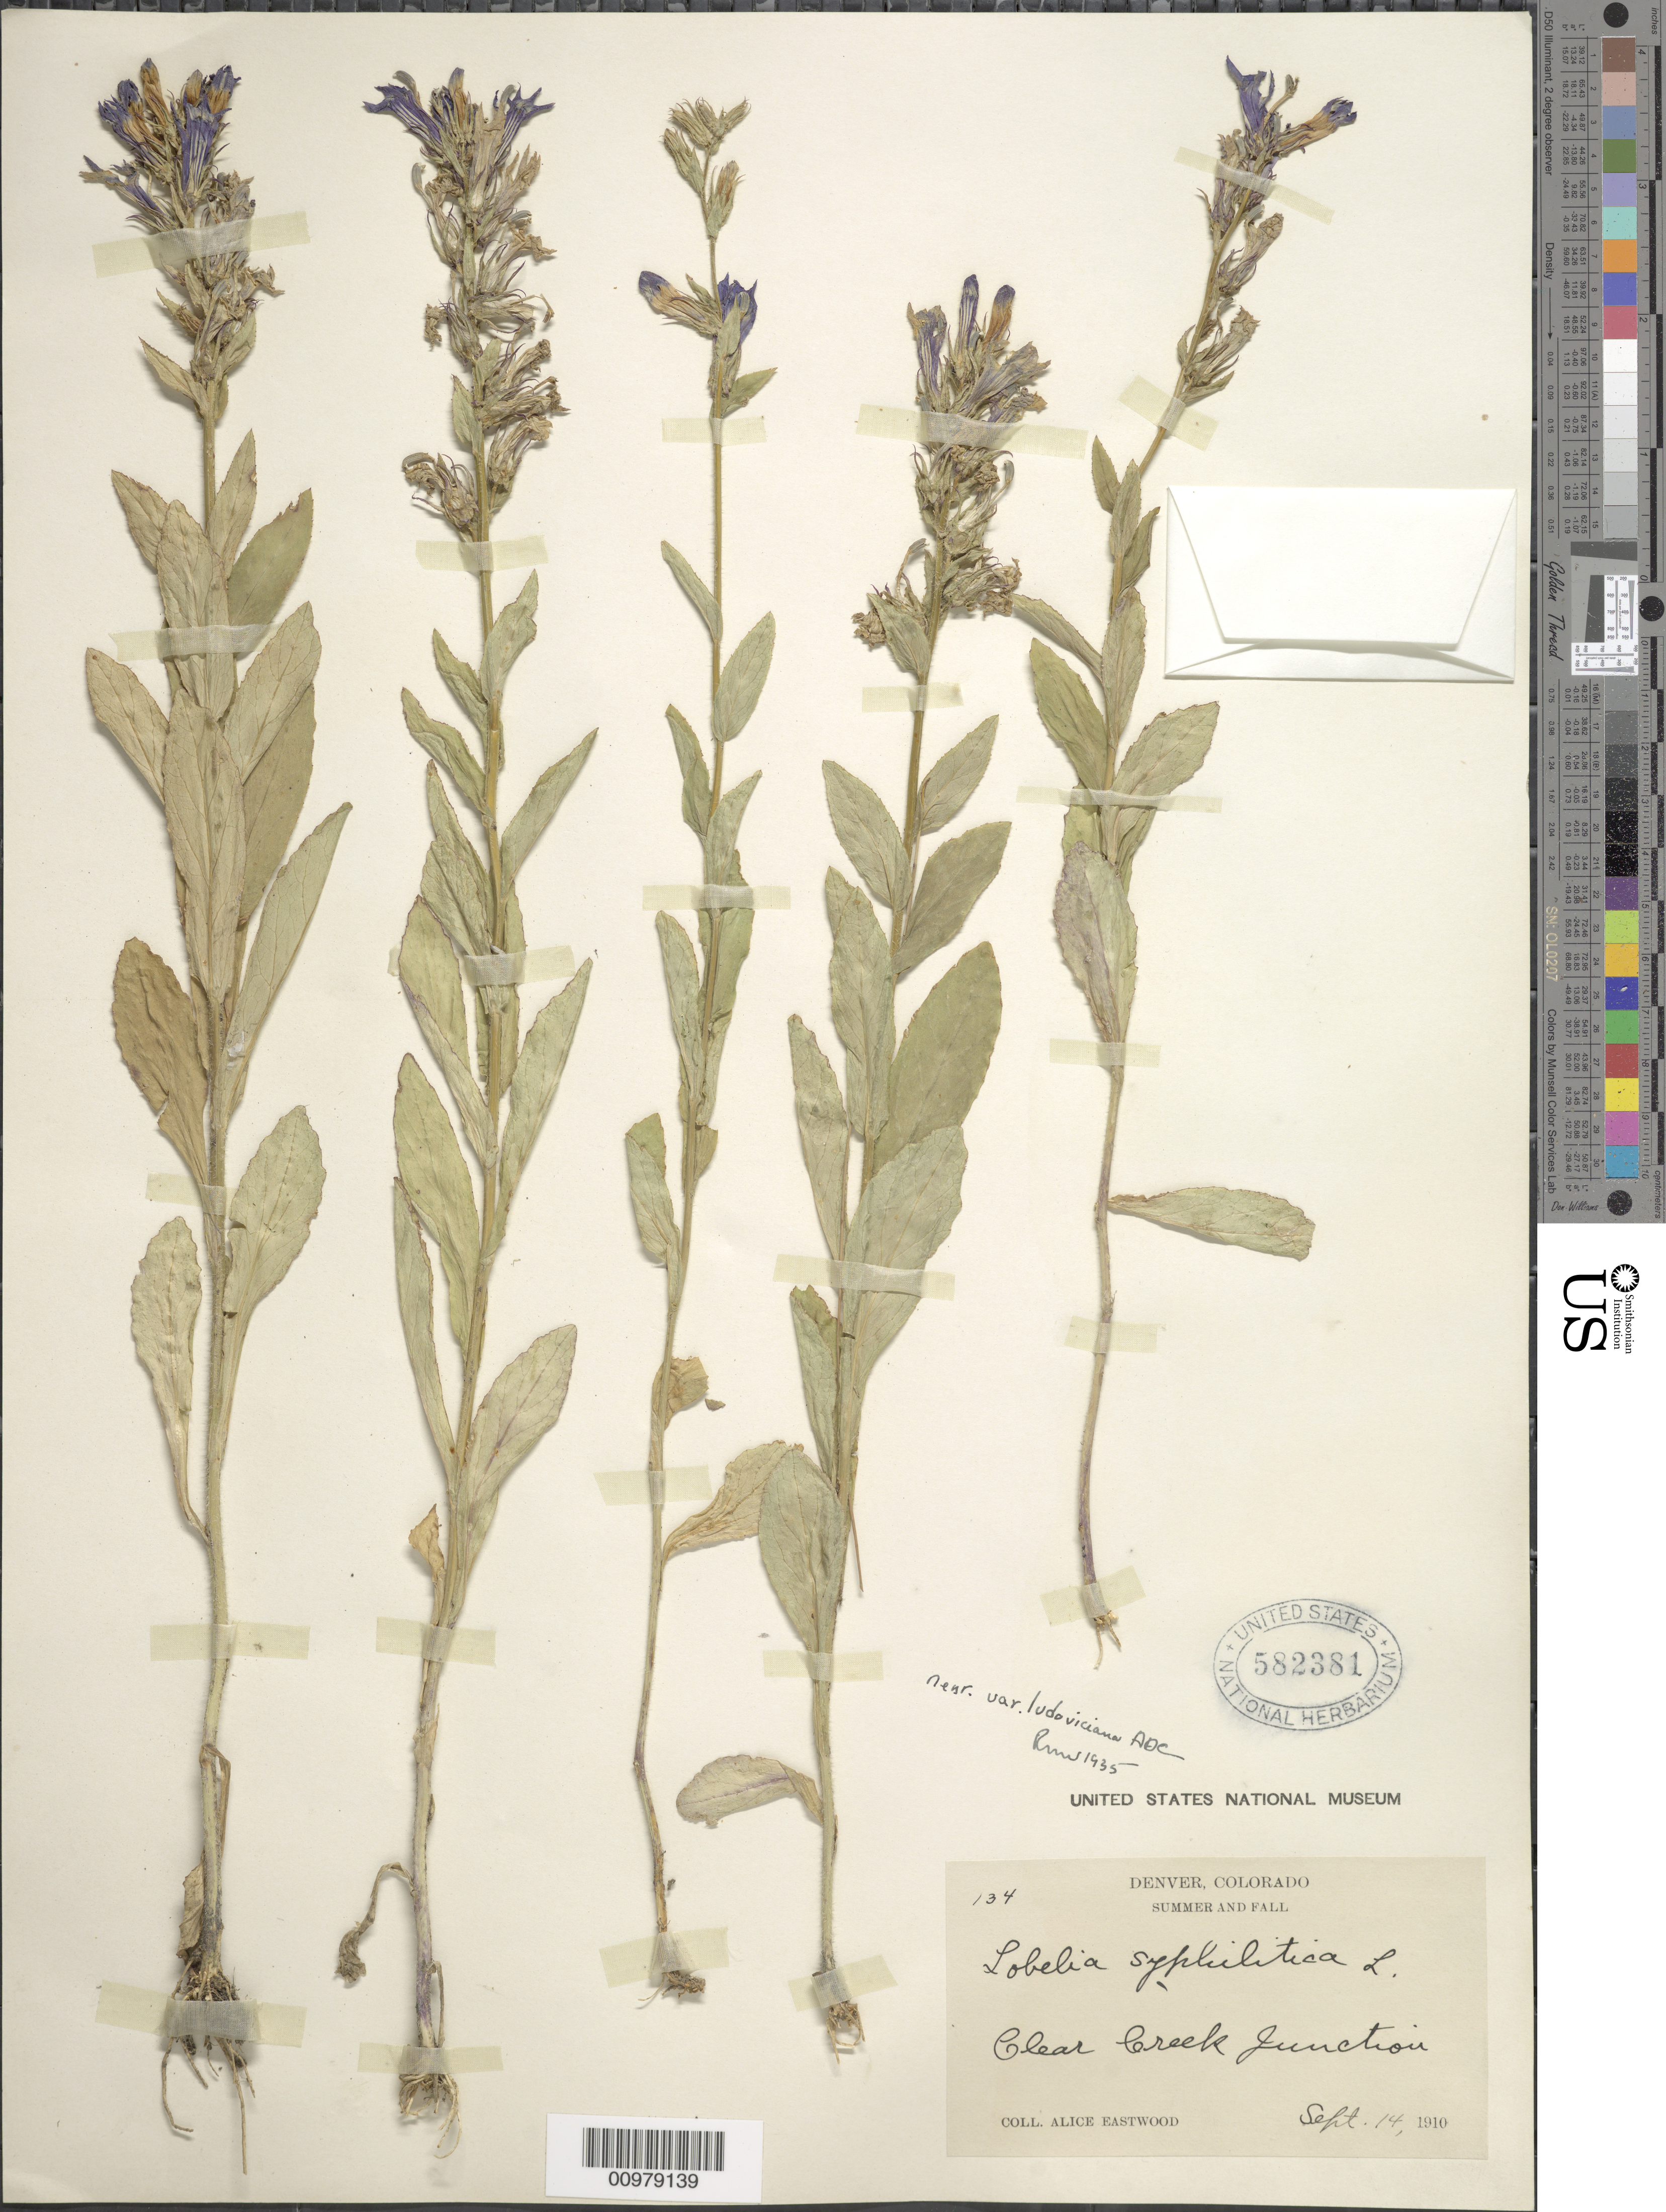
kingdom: Plantae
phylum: Tracheophyta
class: Magnoliopsida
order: Asterales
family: Campanulaceae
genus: Lobelia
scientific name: Lobelia siphilitica var. ludoviciana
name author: A. DC.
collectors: A. Eastwood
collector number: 134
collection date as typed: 14 Sep 1910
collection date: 1910-09-14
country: United States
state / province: Colorado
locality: Clear Creek Junction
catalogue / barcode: US 582381